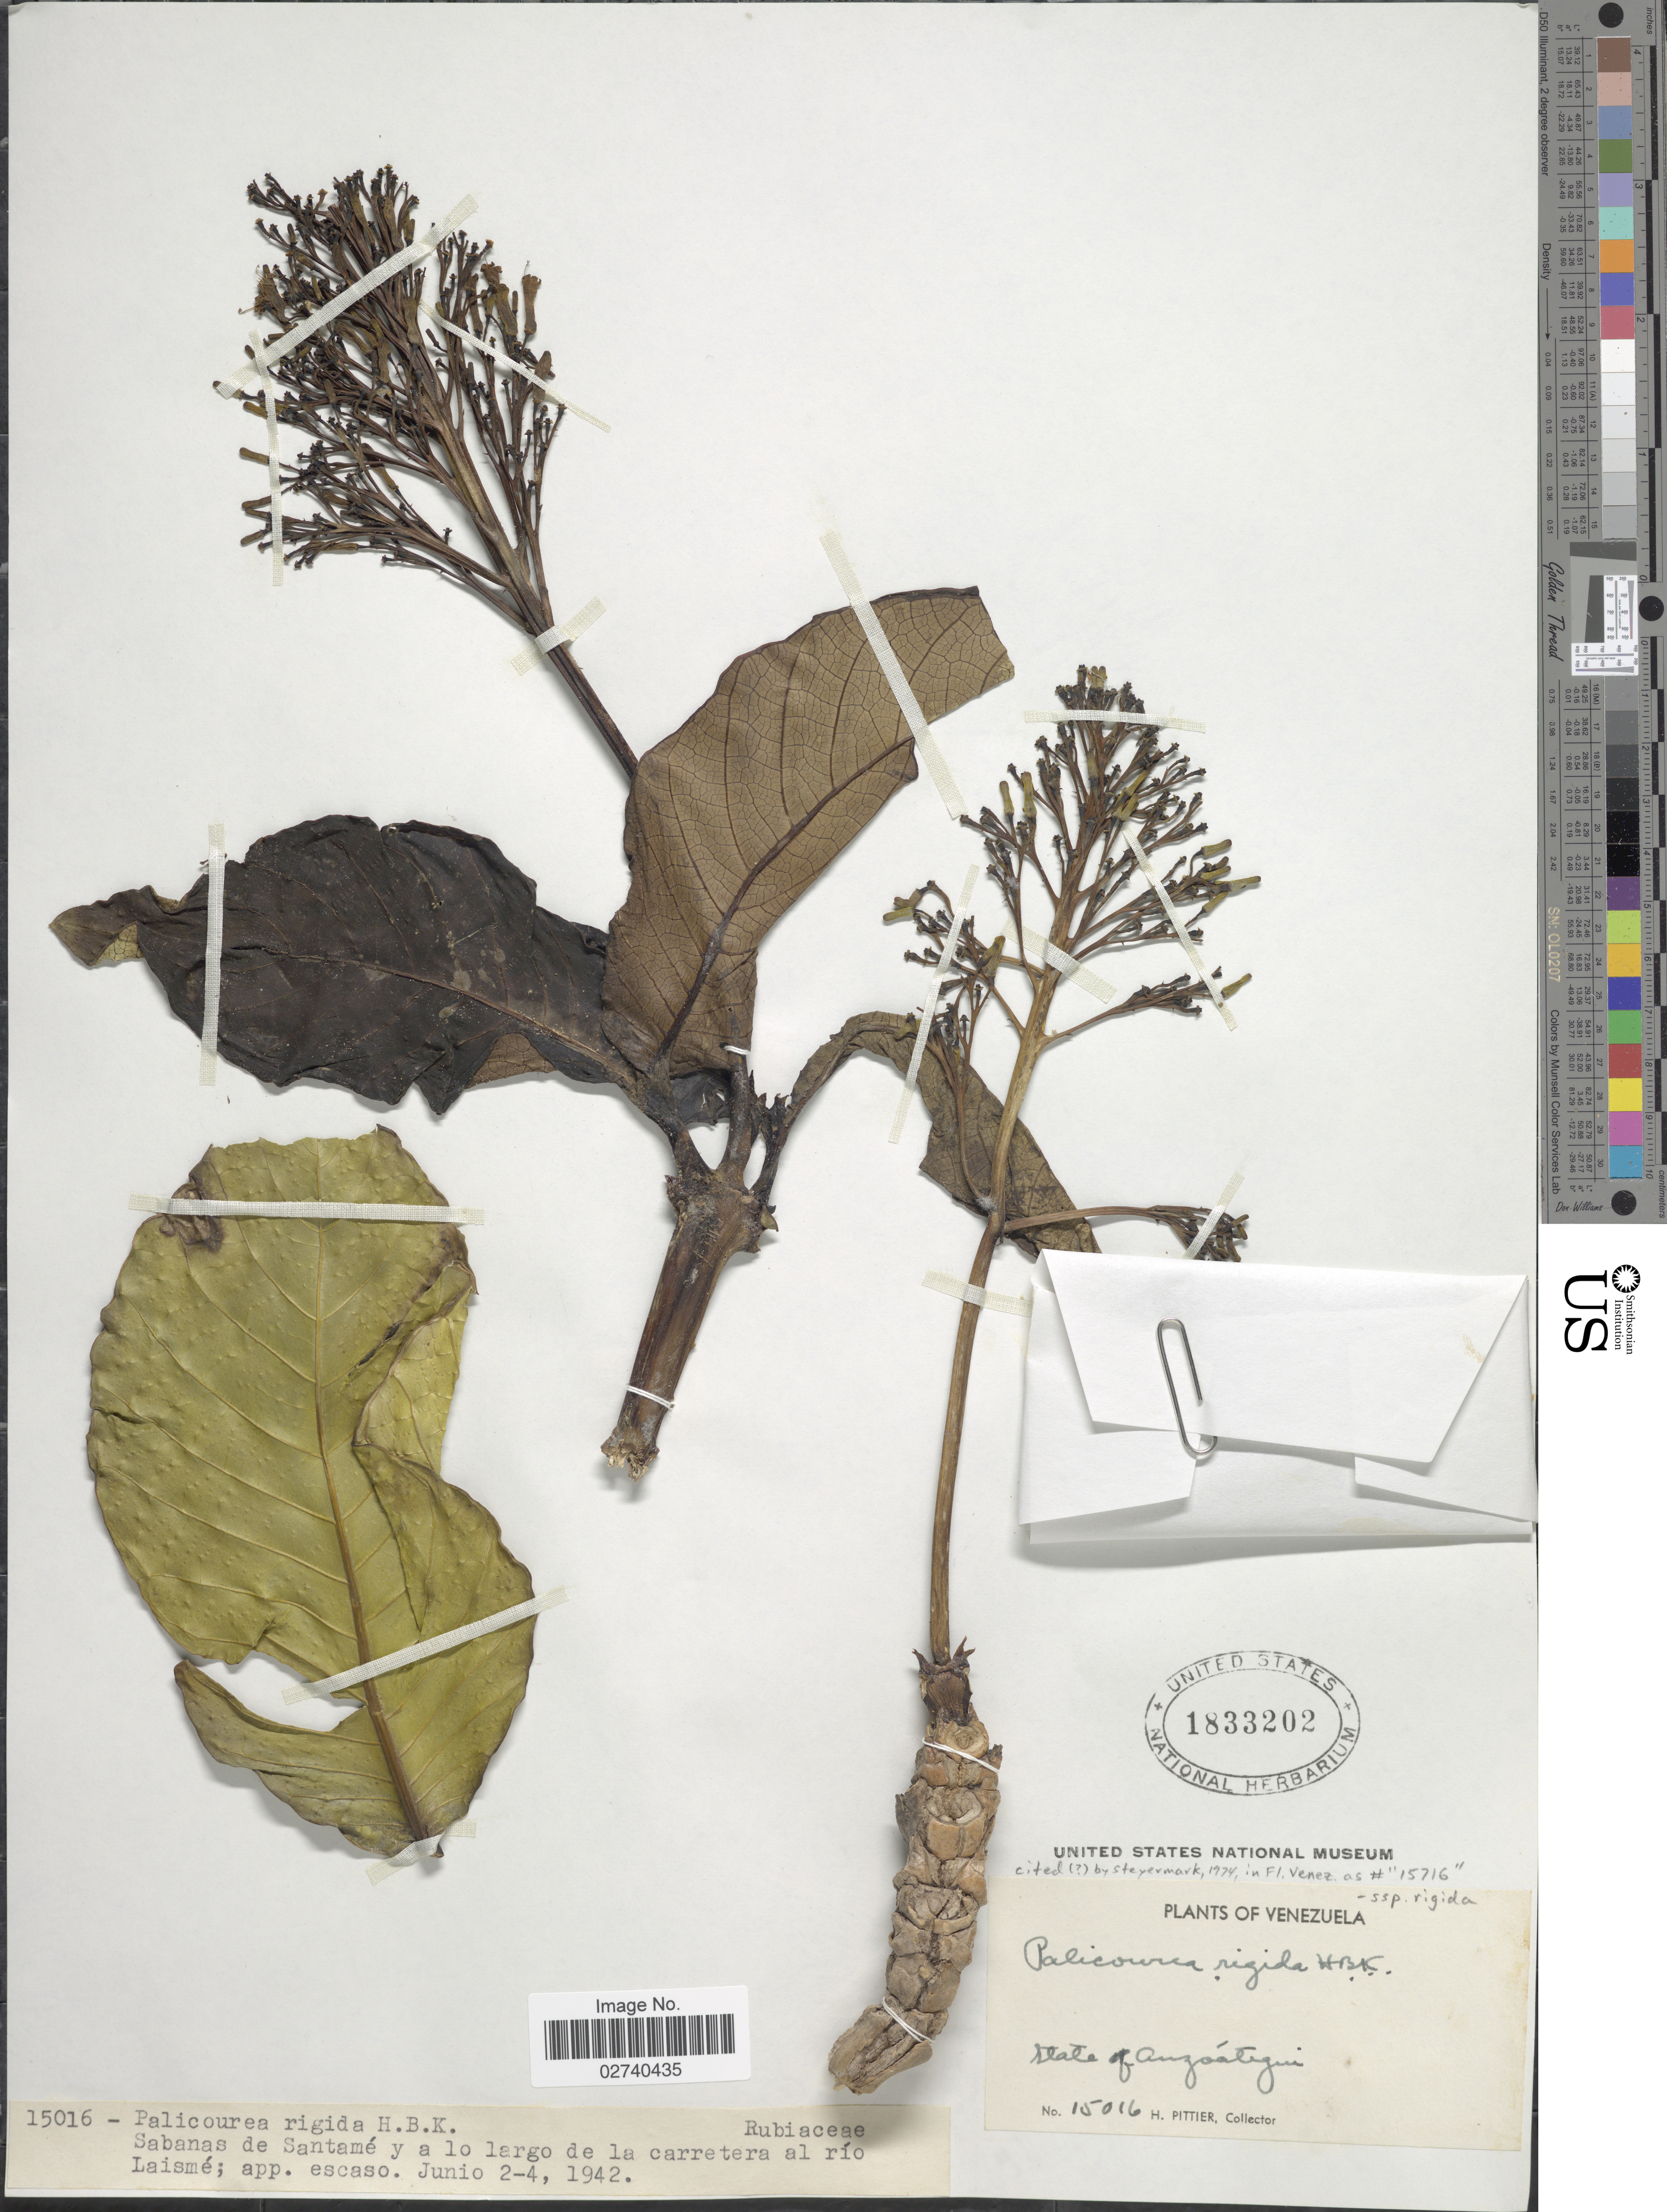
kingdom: Plantae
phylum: Tracheophyta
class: Magnoliopsida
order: Gentianales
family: Rubiaceae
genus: Palicourea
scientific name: Palicourea rigida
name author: Kunth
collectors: H. F. Pittier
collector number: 15016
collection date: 1942-06-02/1942-06-04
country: Venezuela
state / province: Anzoategui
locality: Sabanas de Santamé y a lo largo de la carretera al río Laismé.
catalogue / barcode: US 1833202